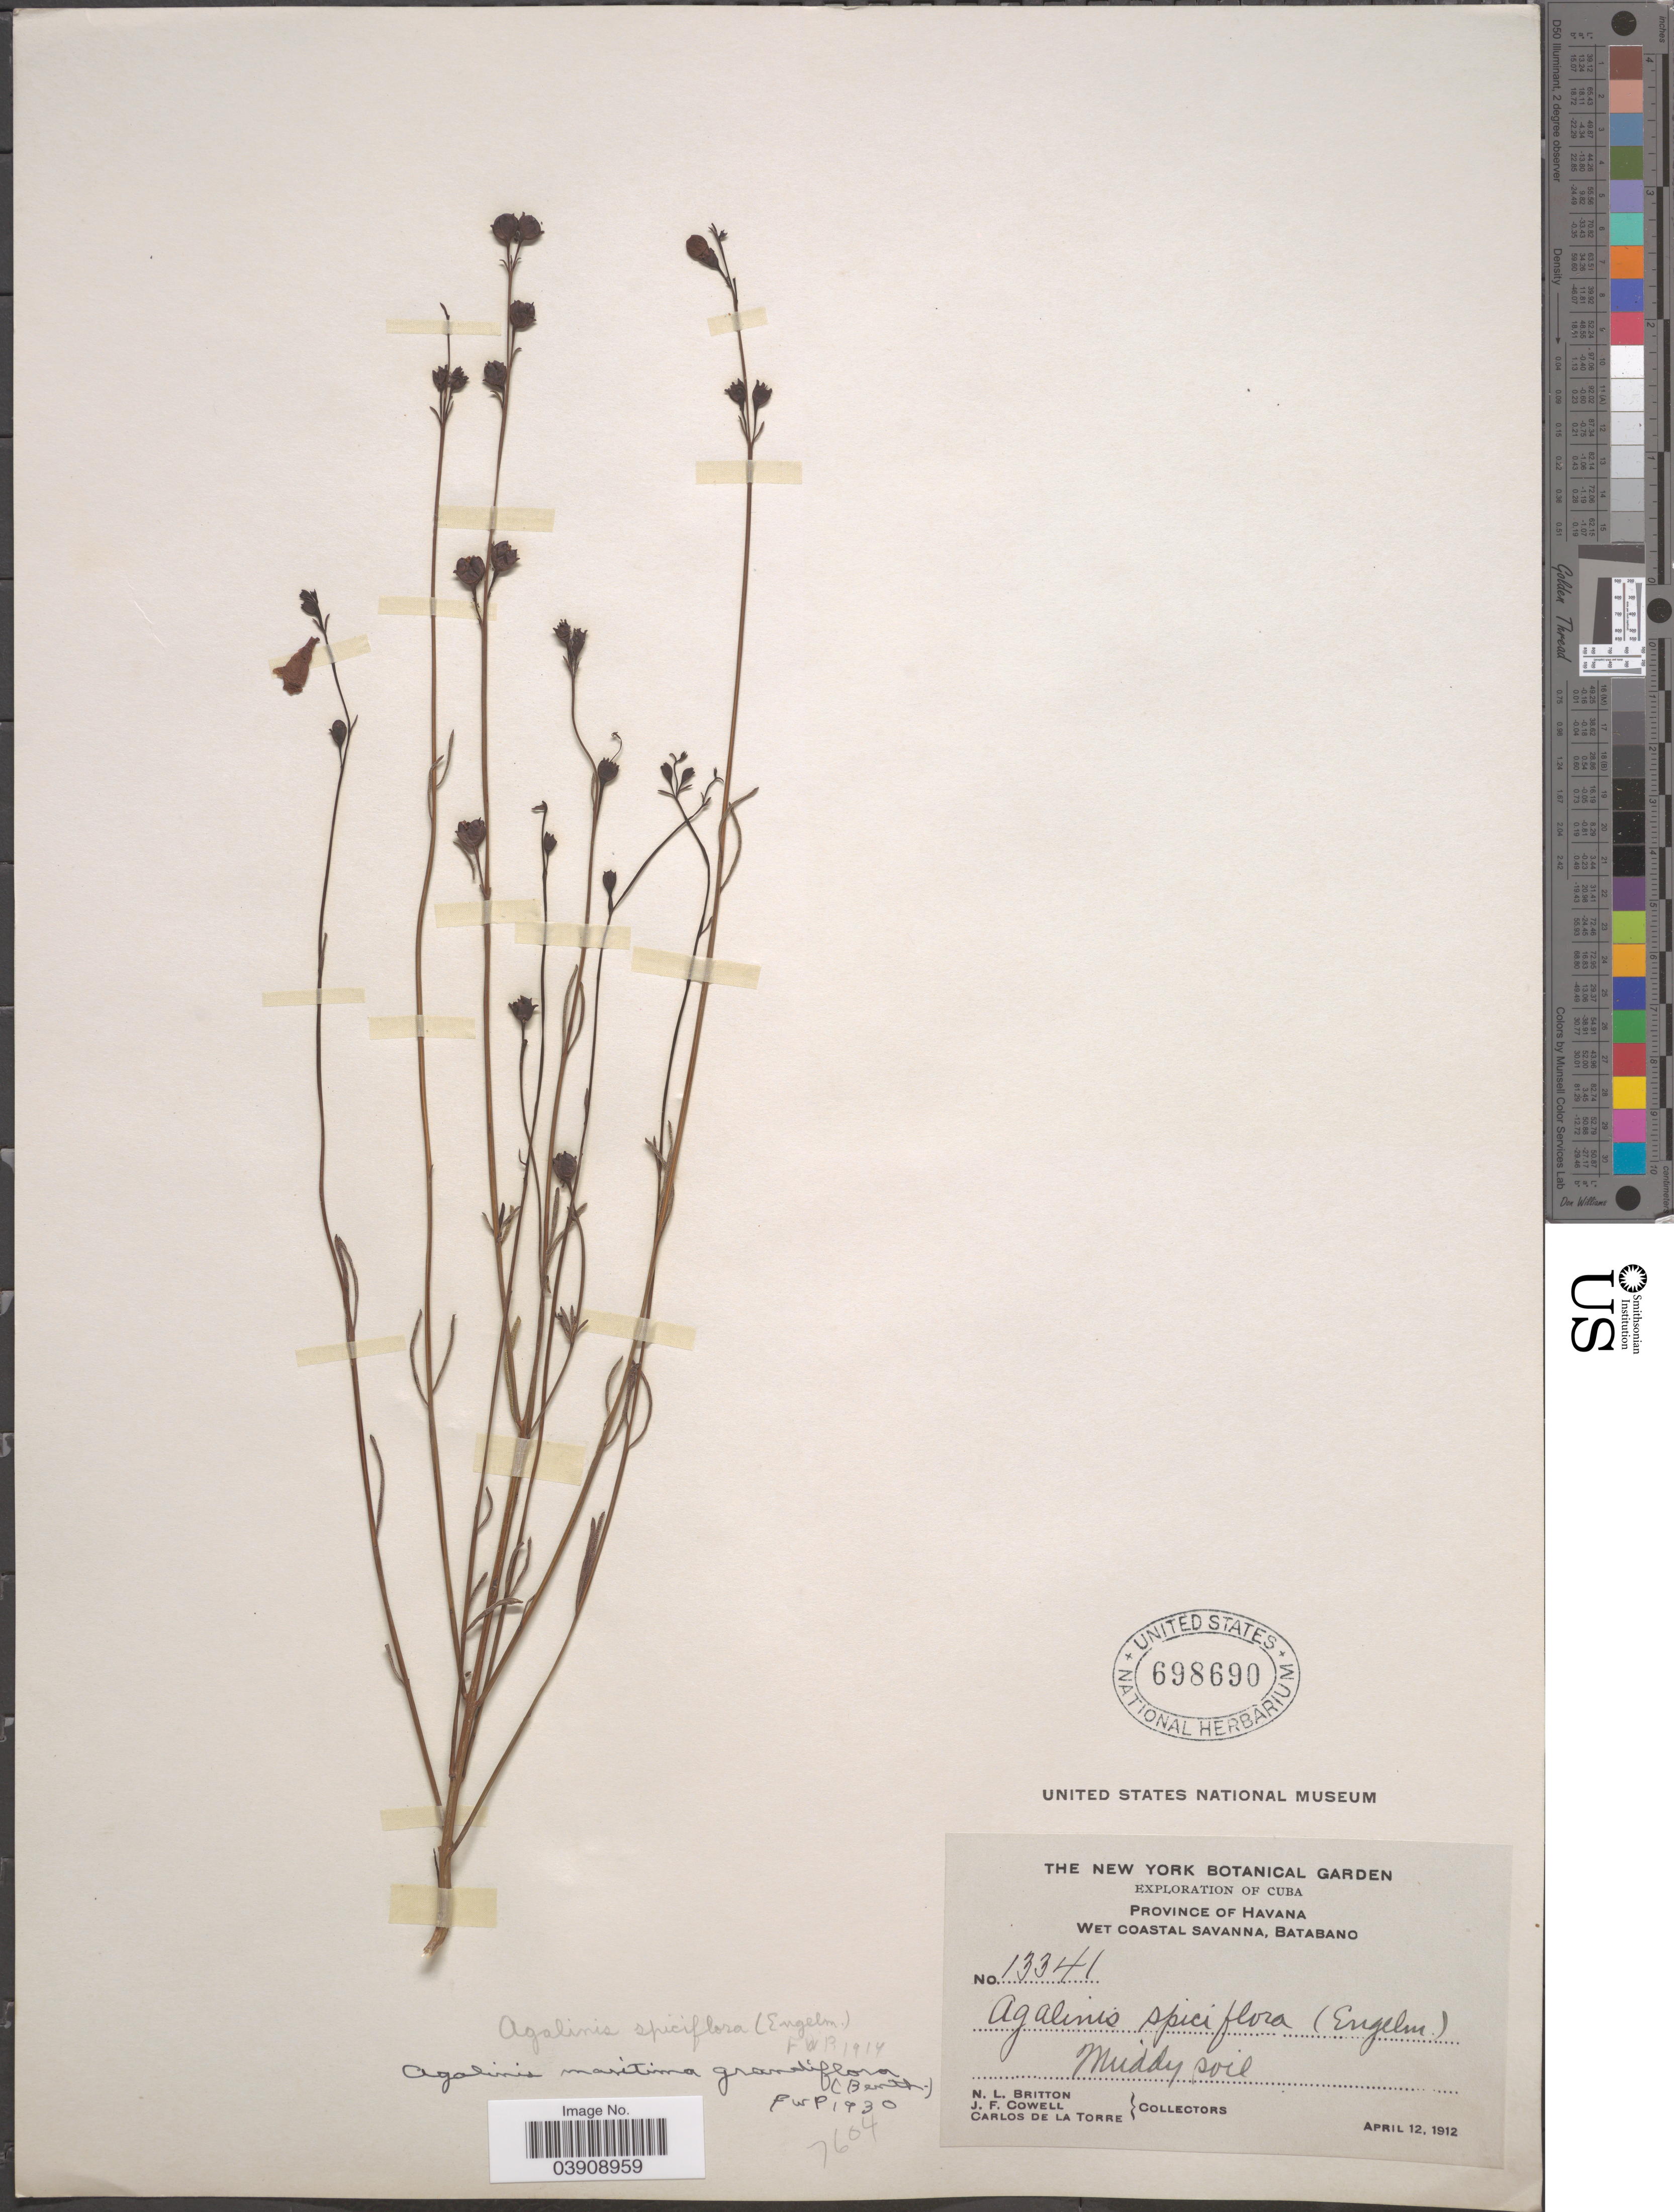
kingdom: Plantae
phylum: Tracheophyta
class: Magnoliopsida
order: Lamiales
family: Orobanchaceae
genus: Agalinis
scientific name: Agalinis maritima var. grandiflora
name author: (Benth.) Pennell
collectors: Mrs. N. L. Britton, J. F. Cowell & C. De la Torre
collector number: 13341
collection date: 1912-04-12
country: Cuba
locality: Province of Havana. Wet coastal savanna, Batabano.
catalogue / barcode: US 698690